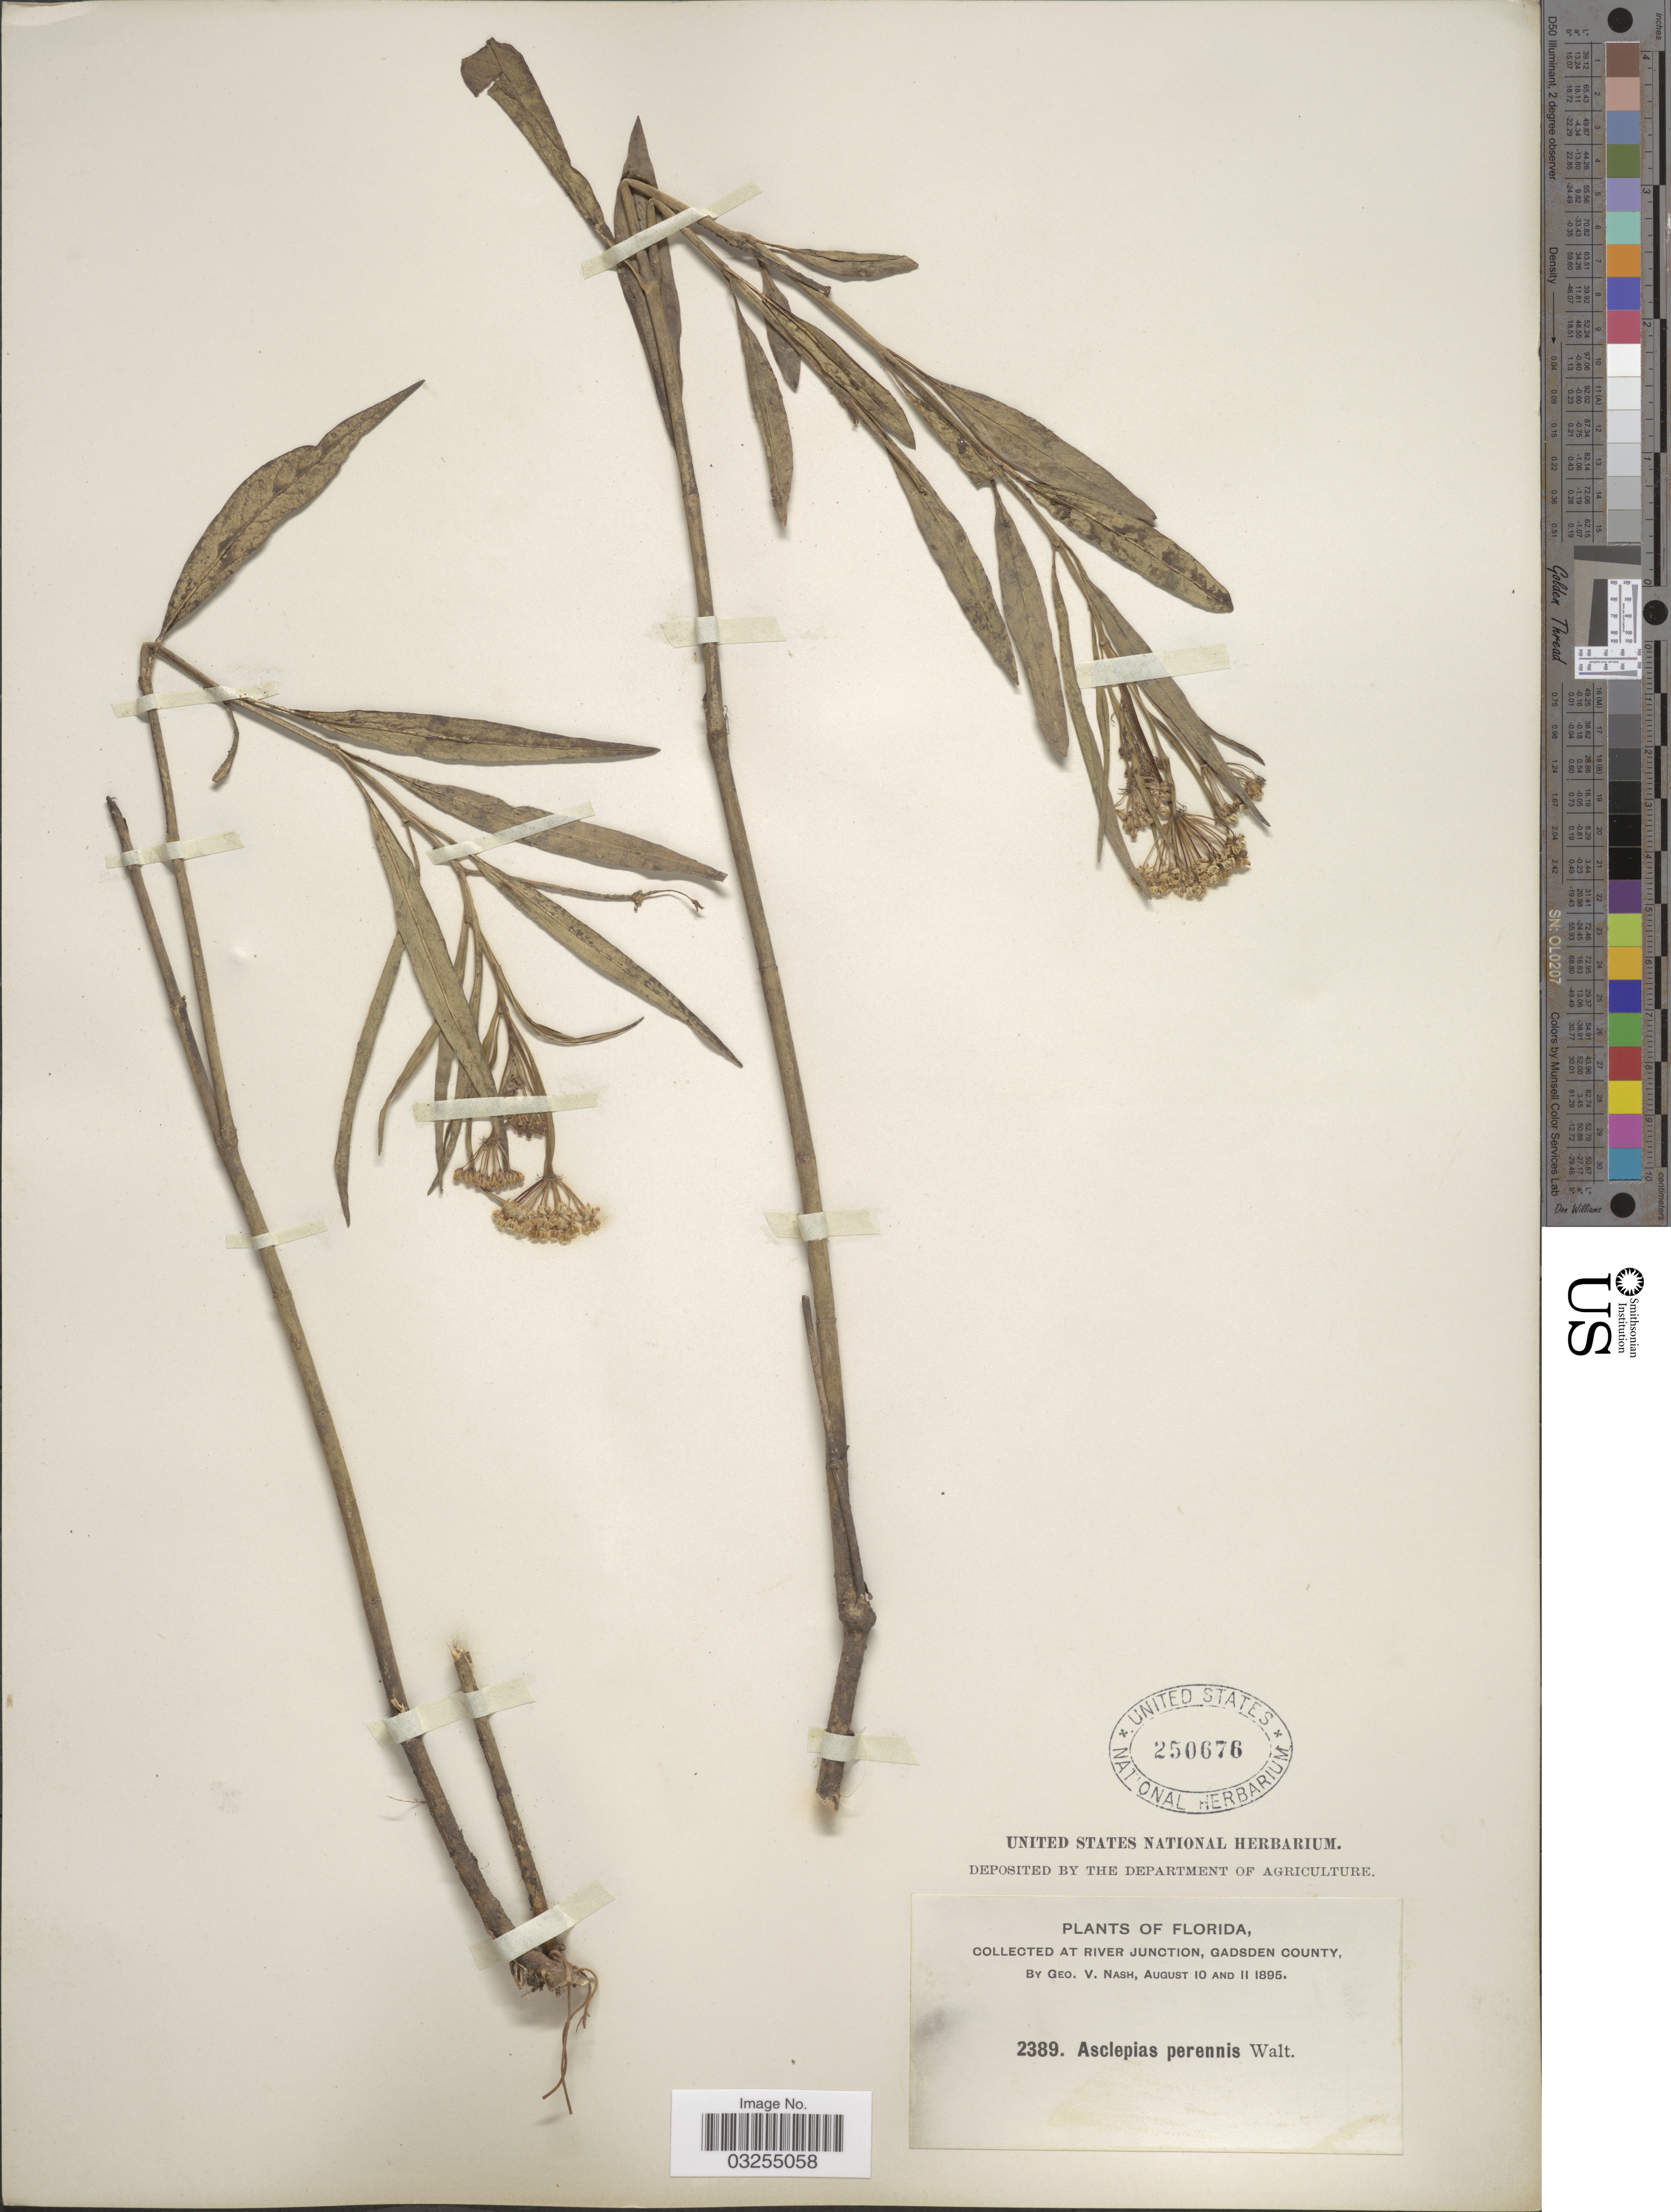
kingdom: Plantae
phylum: Tracheophyta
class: Magnoliopsida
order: Gentianales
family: Apocynaceae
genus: Asclepias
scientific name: Asclepias perennis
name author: Walter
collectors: G. V. Nash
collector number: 2389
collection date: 1895-08-10/1895-08-11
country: United States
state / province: Florida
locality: At River Junction, Gadsden County.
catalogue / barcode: US 250676